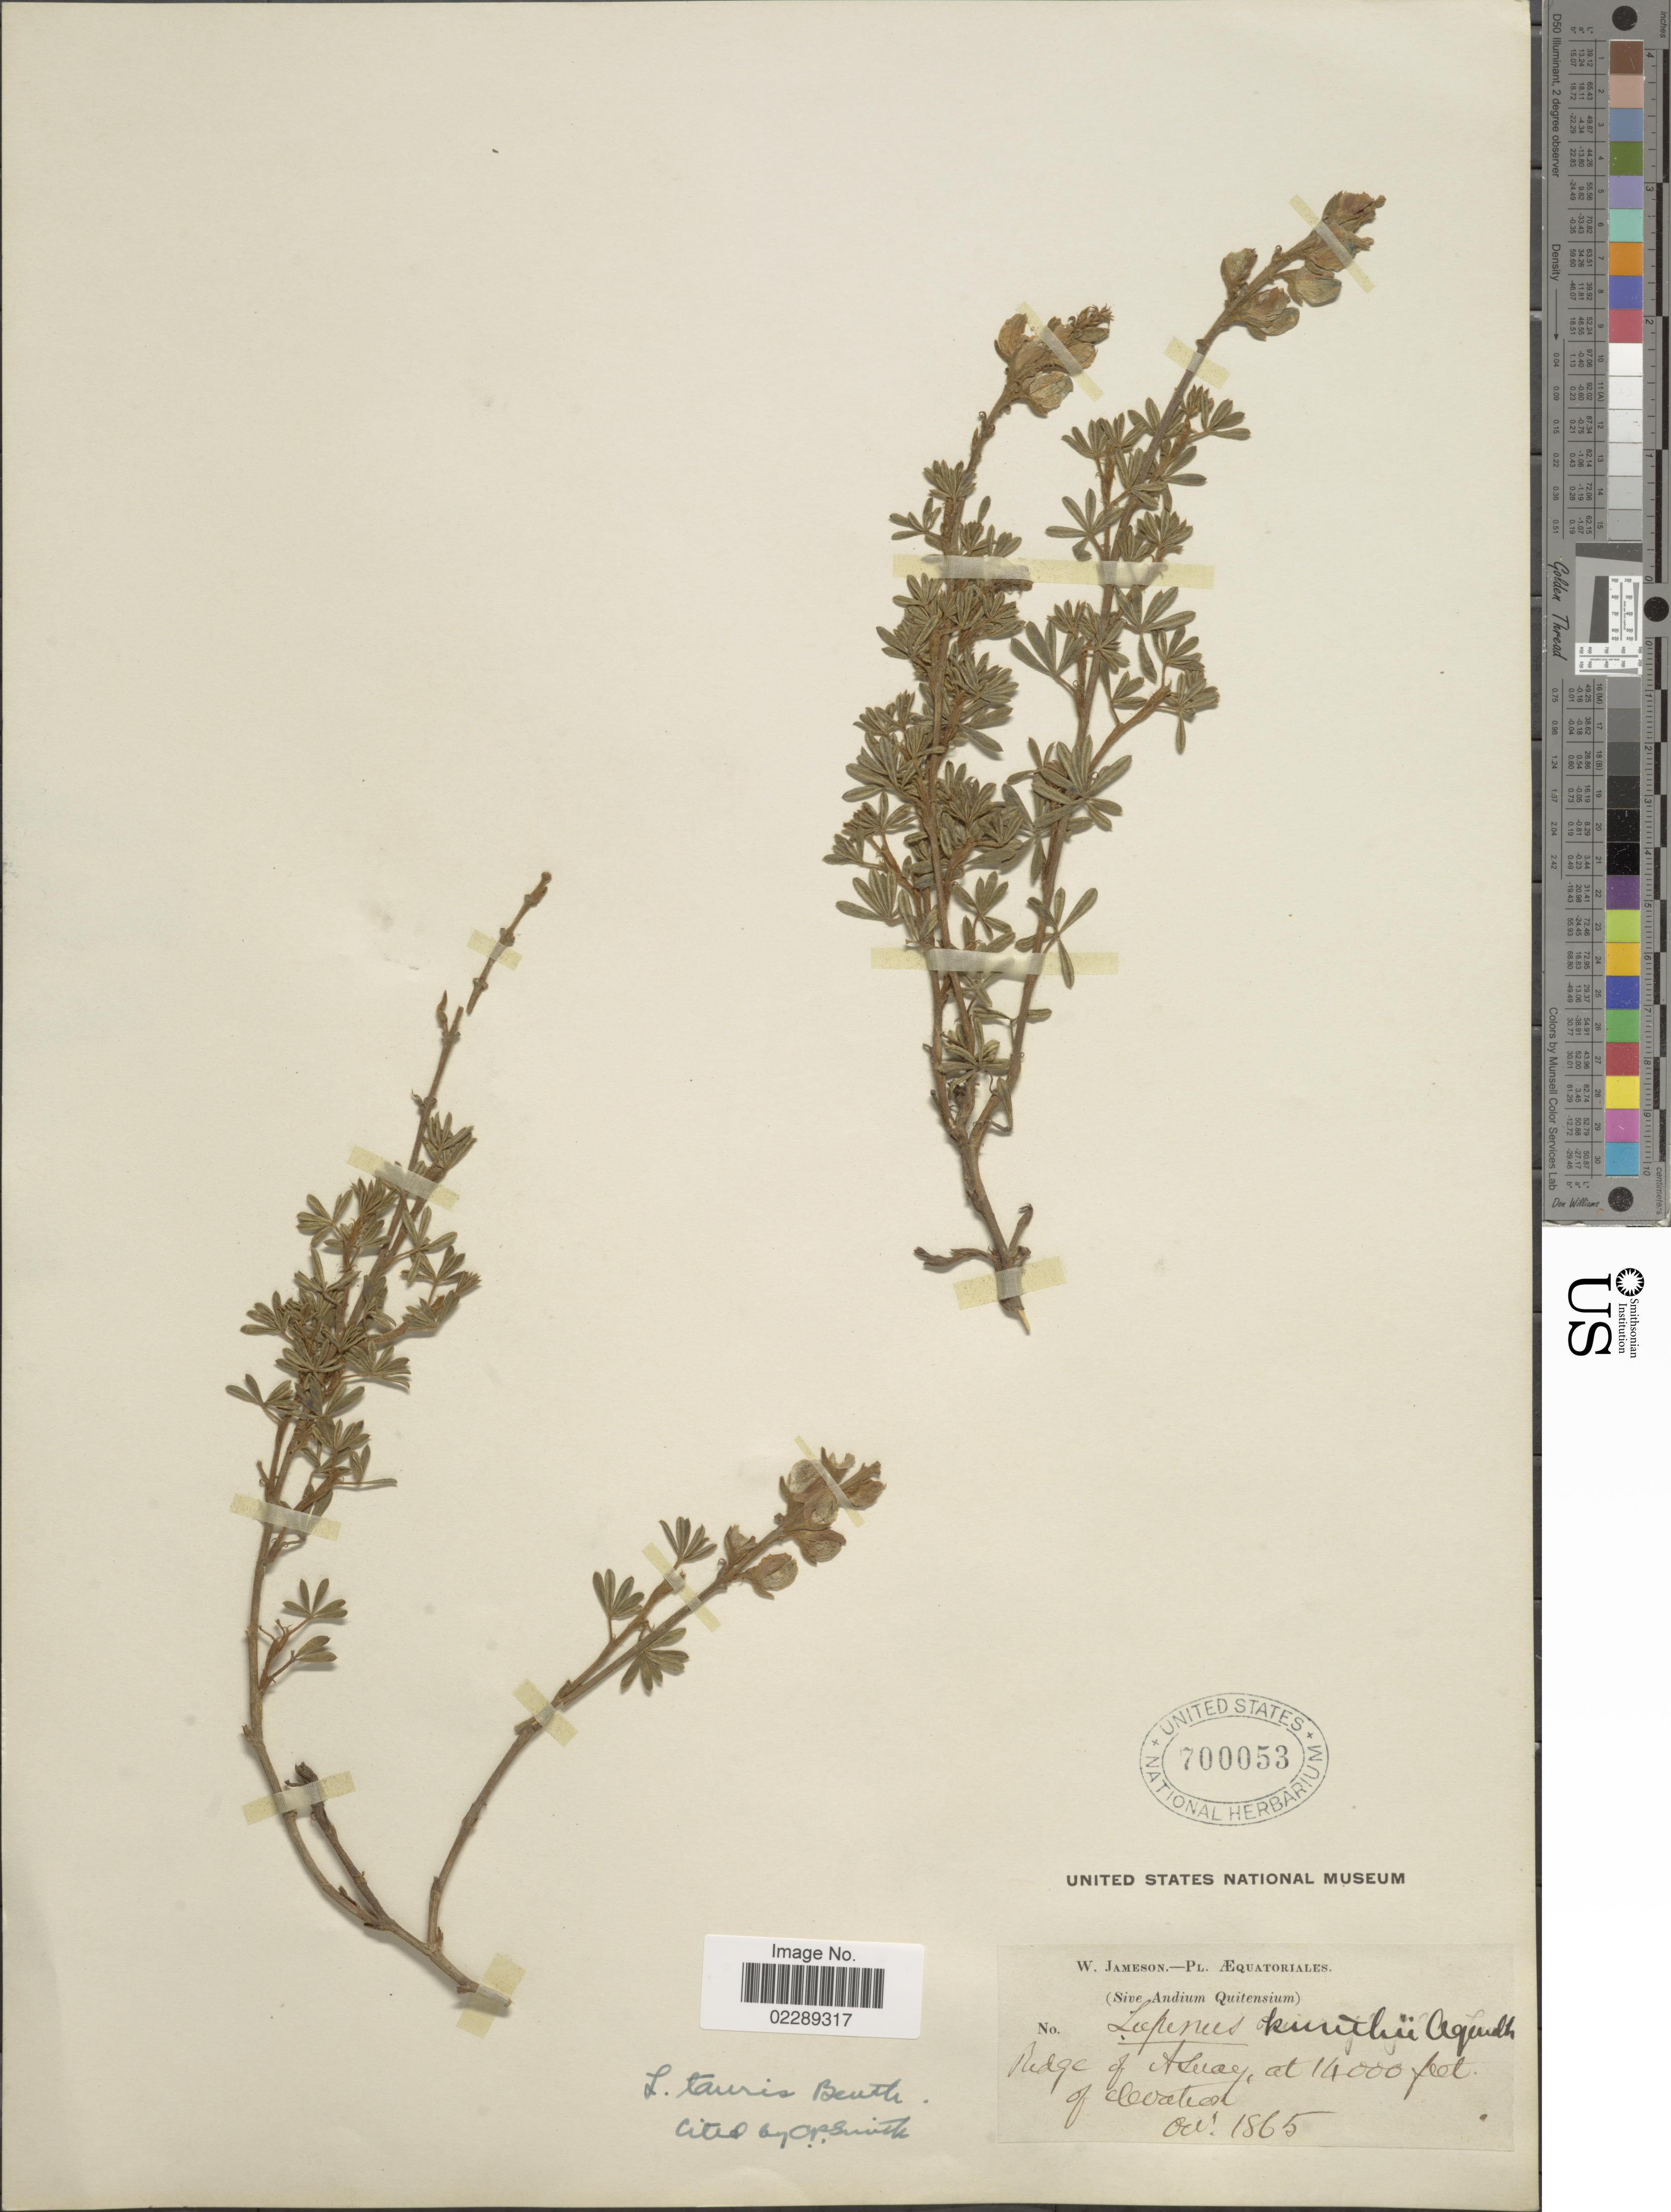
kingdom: Plantae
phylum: Tracheophyta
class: Magnoliopsida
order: Fabales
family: Fabaceae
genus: Lupinus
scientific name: Lupinus tauris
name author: Benth.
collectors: W. Jameson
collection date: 1865-10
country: Ecuador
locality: Æquatoriales. Ridge of Asuay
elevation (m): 4267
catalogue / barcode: US 700053